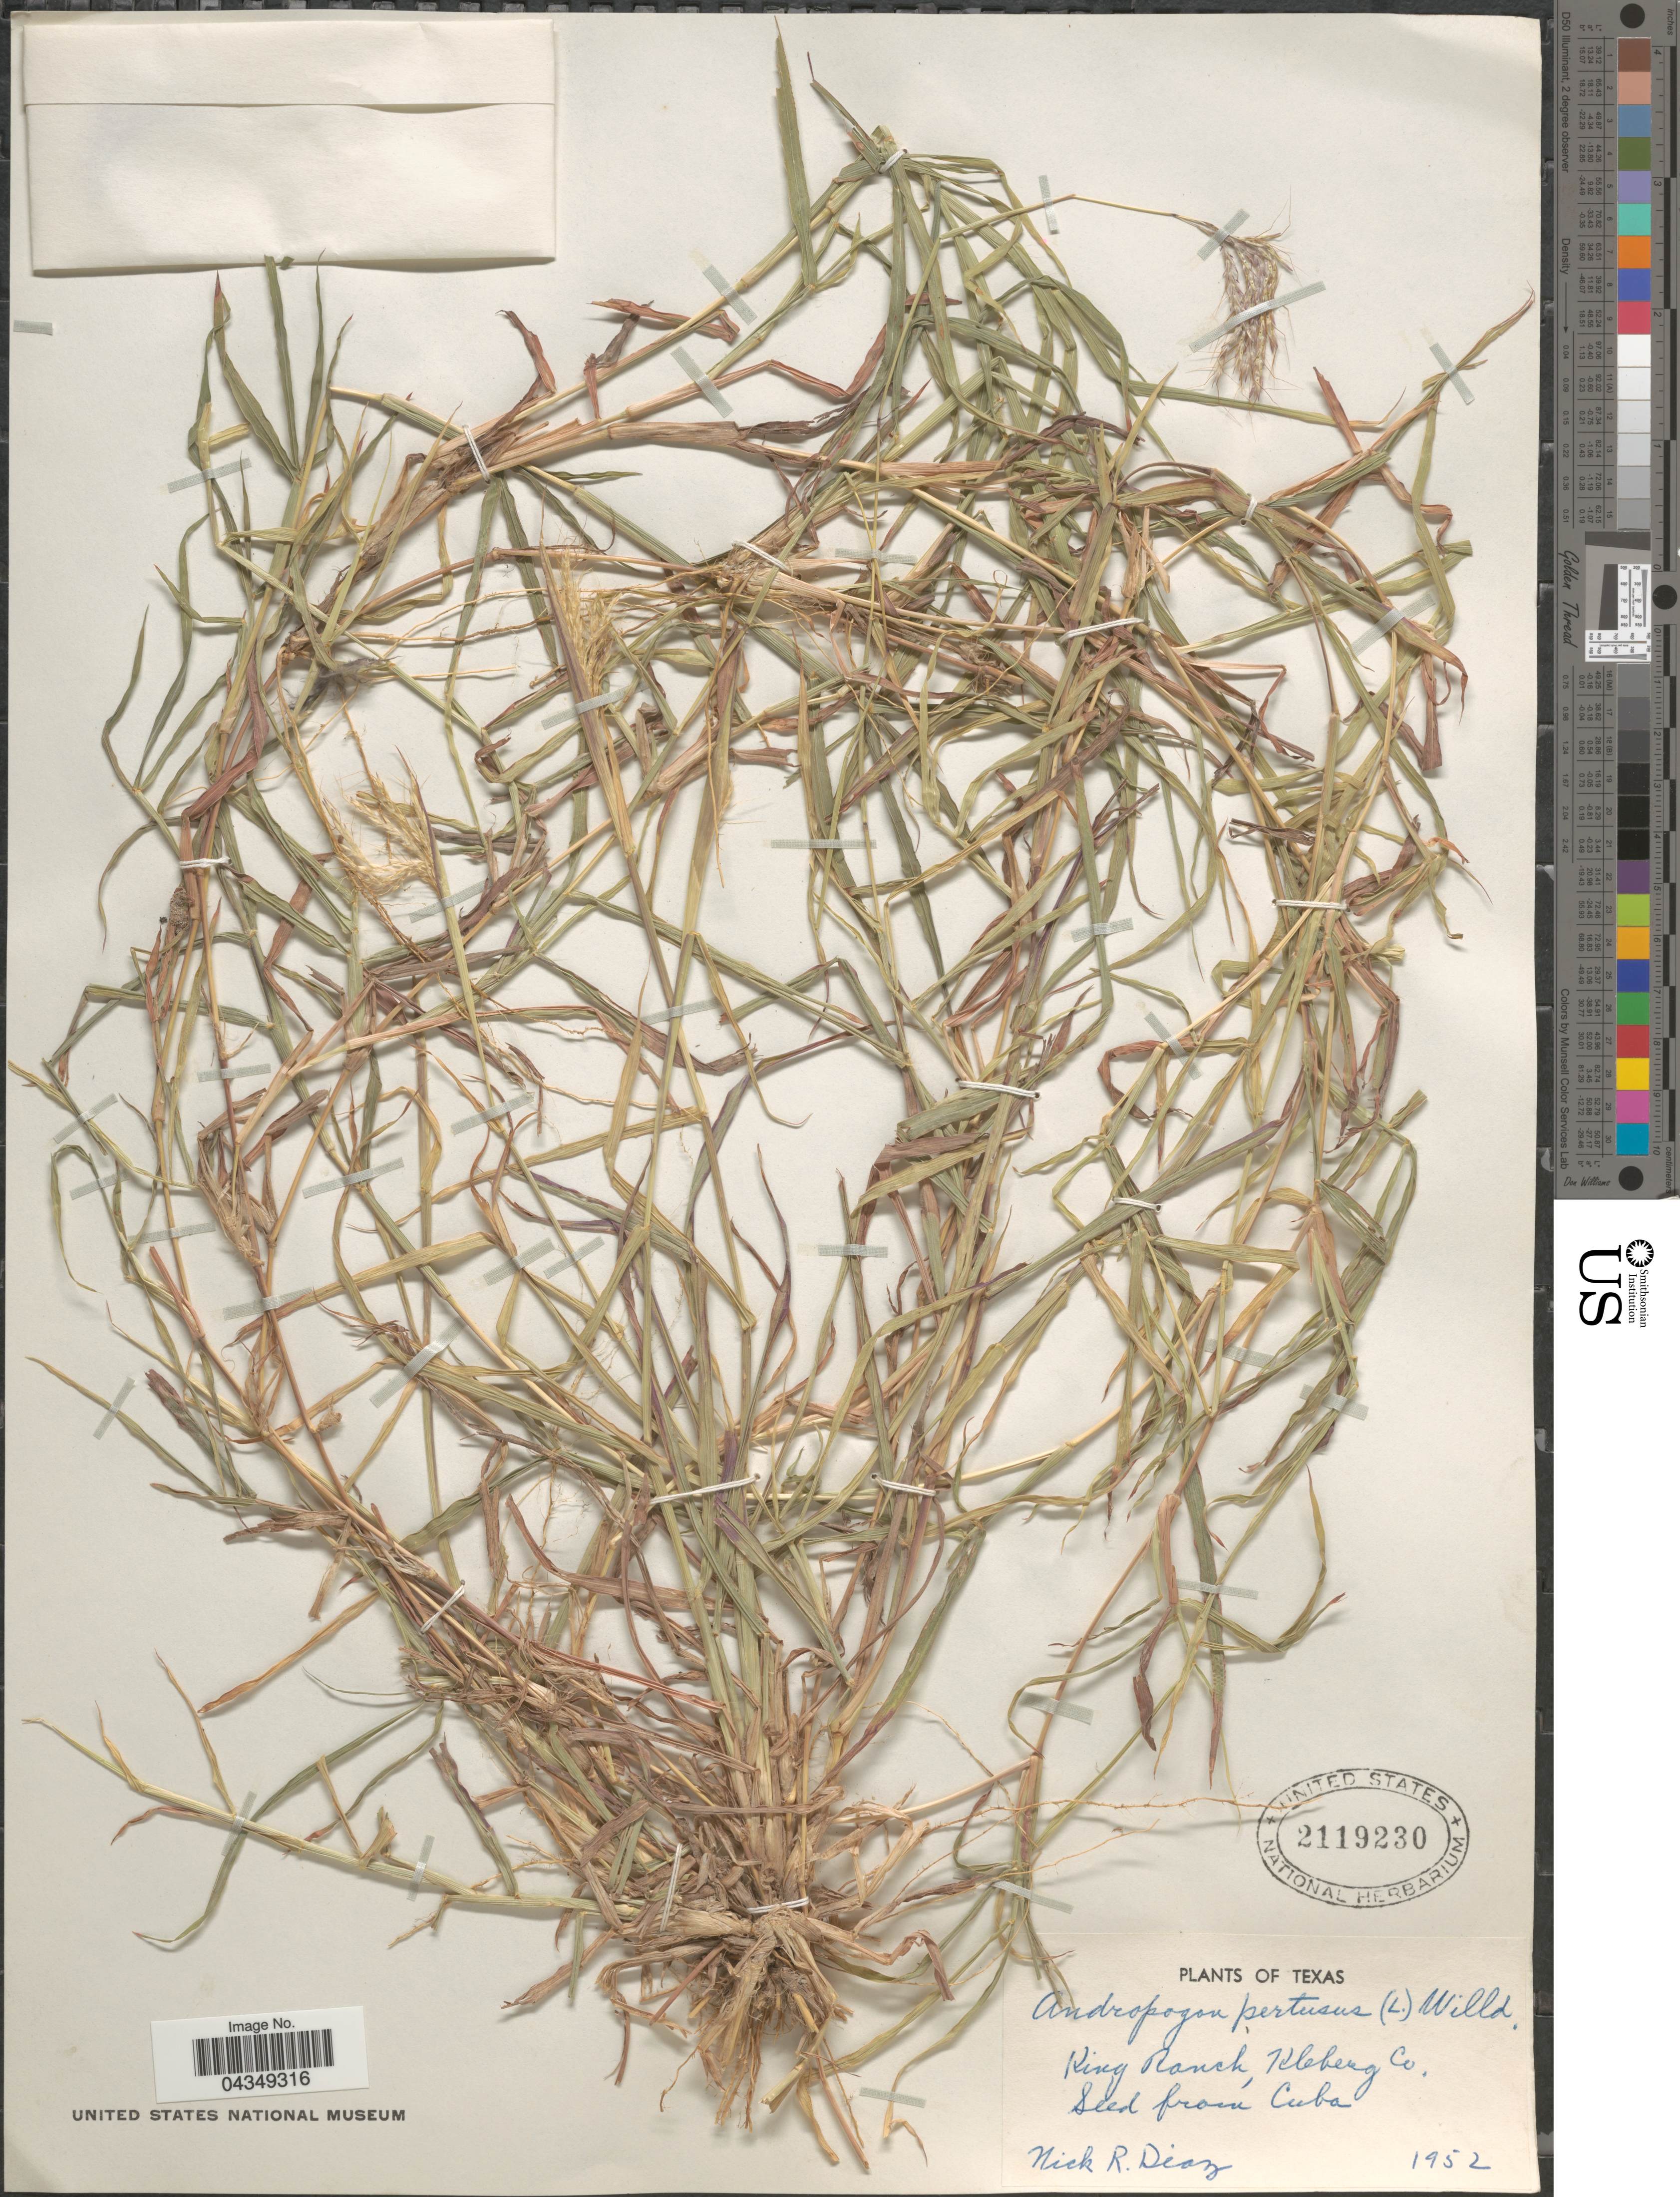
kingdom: Plantae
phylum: Tracheophyta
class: Liliopsida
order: Poales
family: Poaceae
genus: Bothriochloa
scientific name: Bothriochloa pertusa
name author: (L.) A. Camus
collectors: N. Diaz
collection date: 1952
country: United States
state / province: Texas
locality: King Ranch, Kleberg Co.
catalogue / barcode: US 2119230